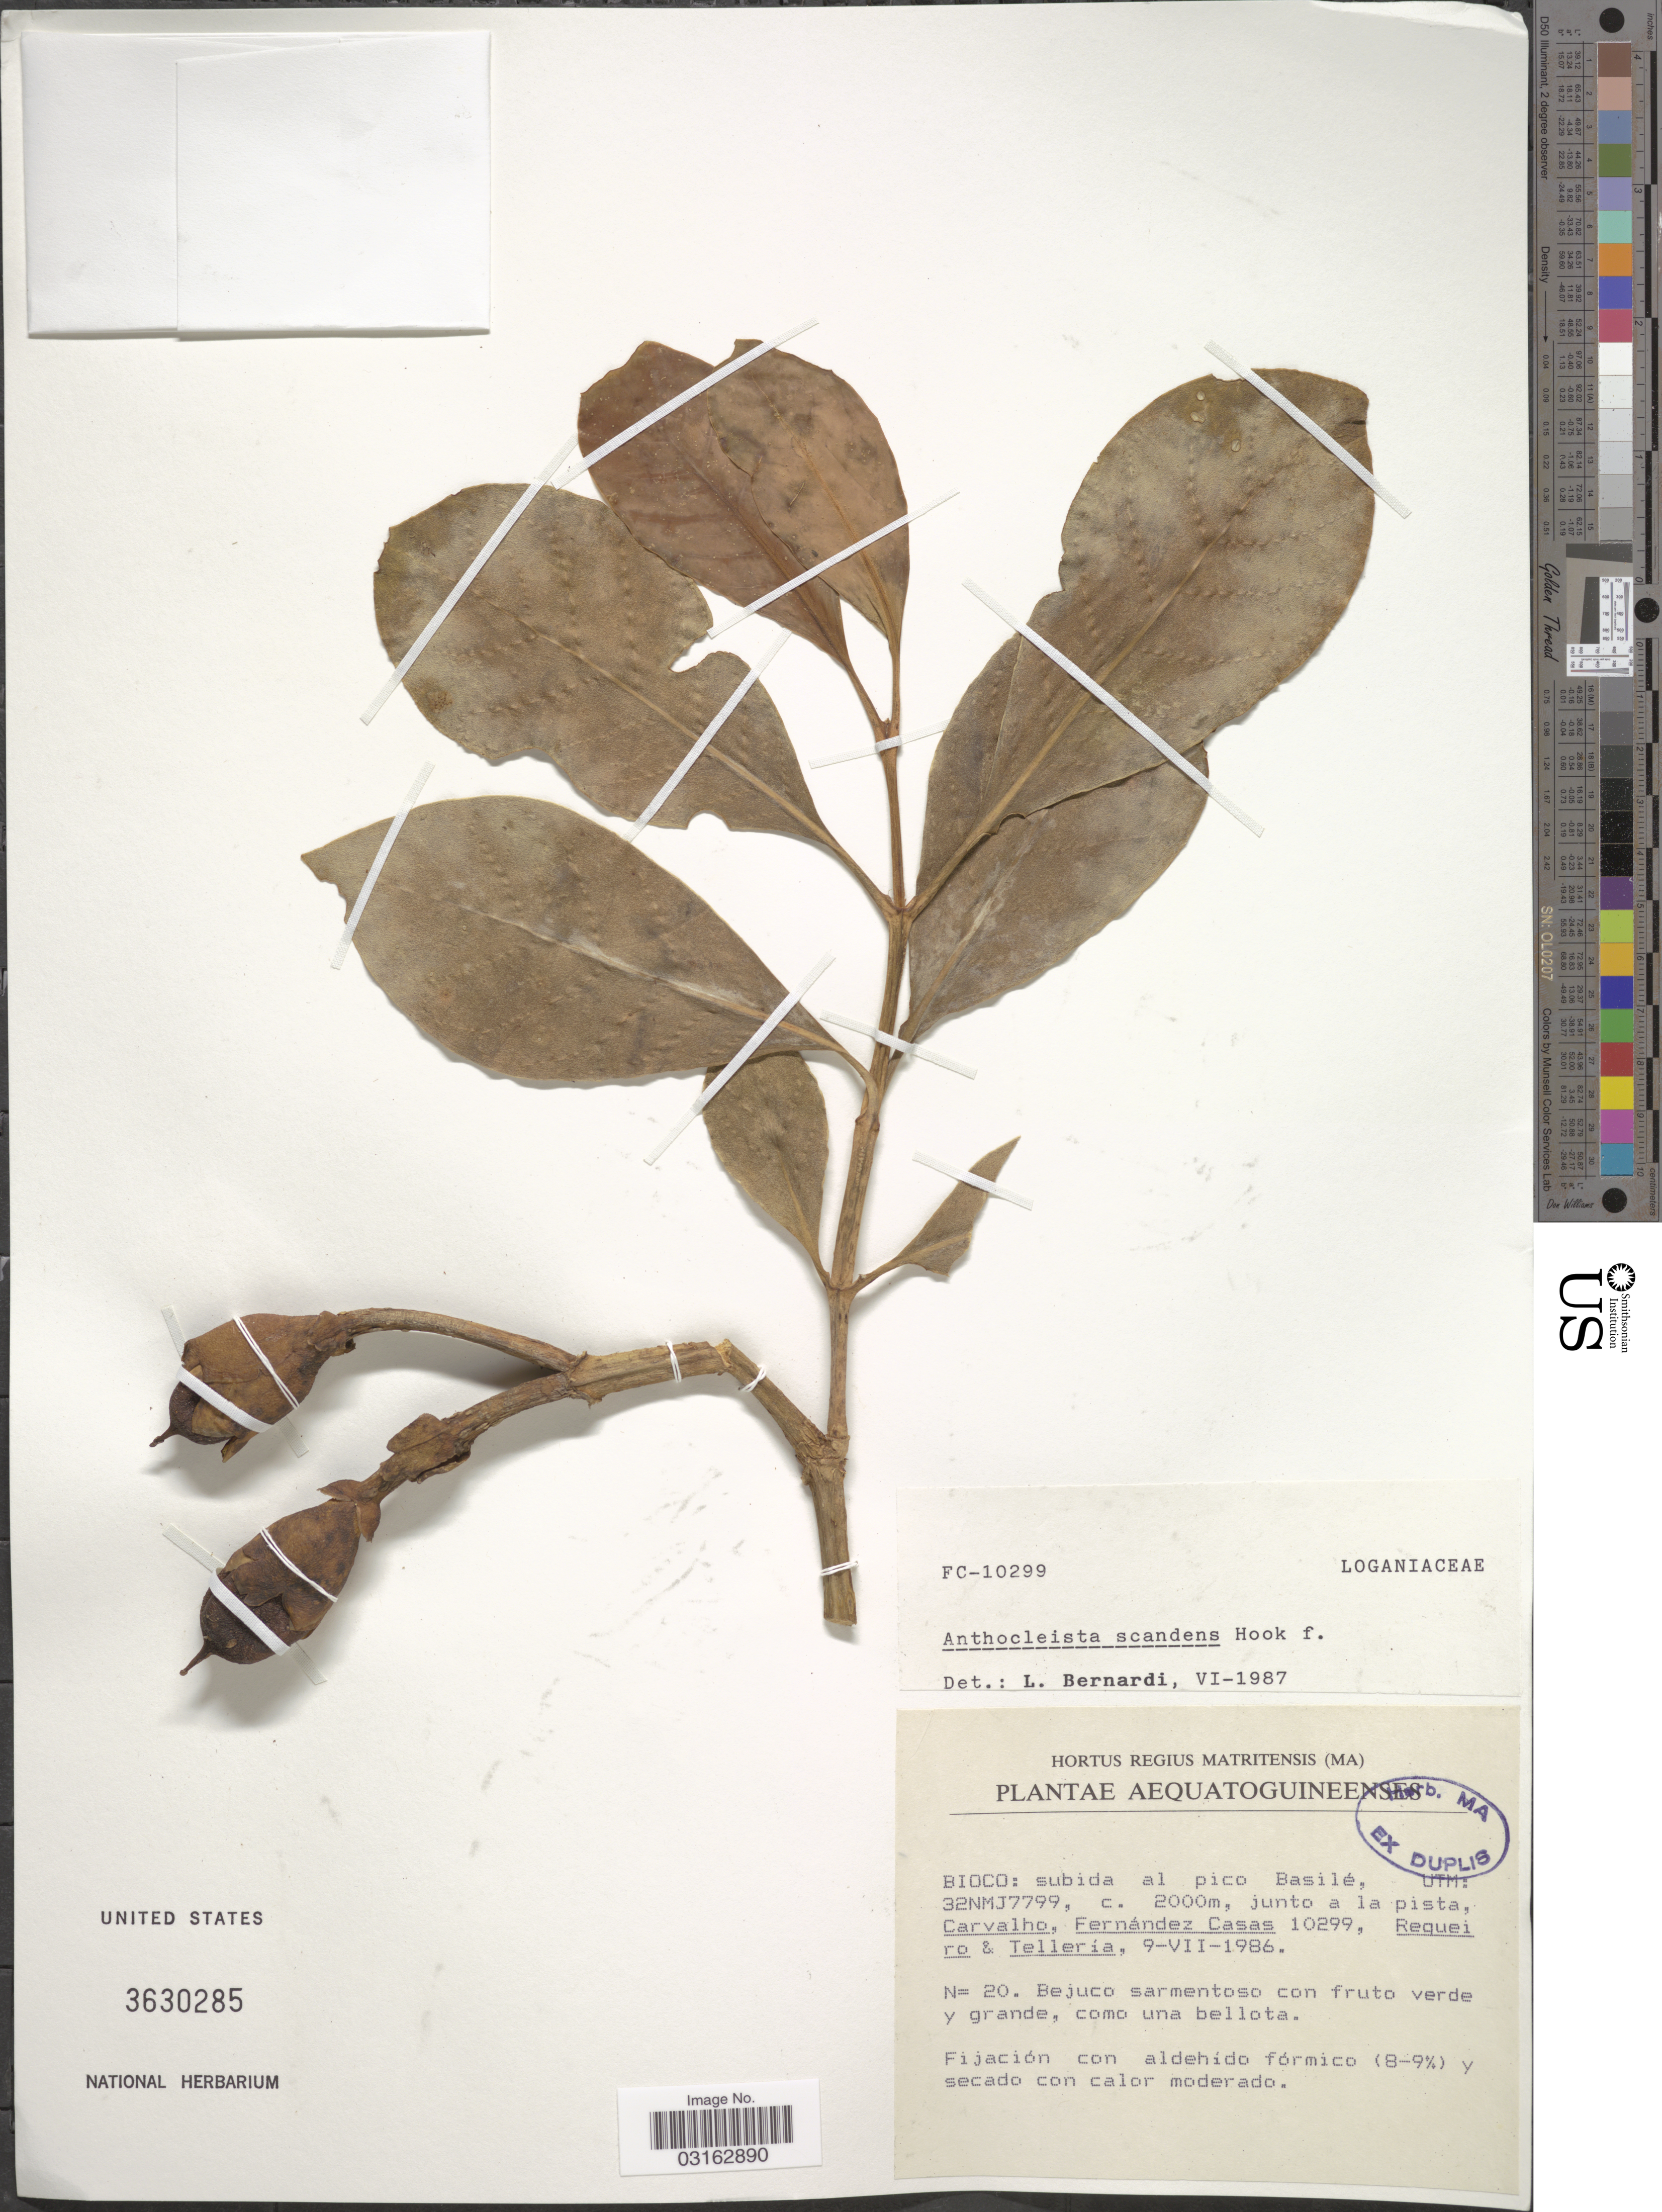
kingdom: Plantae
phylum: Tracheophyta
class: Magnoliopsida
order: Gentianales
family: Gentianaceae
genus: Anthocleista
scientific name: Anthocleista scandens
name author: Hook. f.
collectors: Carvalho, --, C. Fernández, Requeiro, -- & -. Telleria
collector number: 10299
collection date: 1986-07-09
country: Equatorial Guinea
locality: Aequatoguineenses, Bioco: subida al pico Basilé, UTM: 32NMJ7799.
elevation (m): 2000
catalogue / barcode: US 3630285